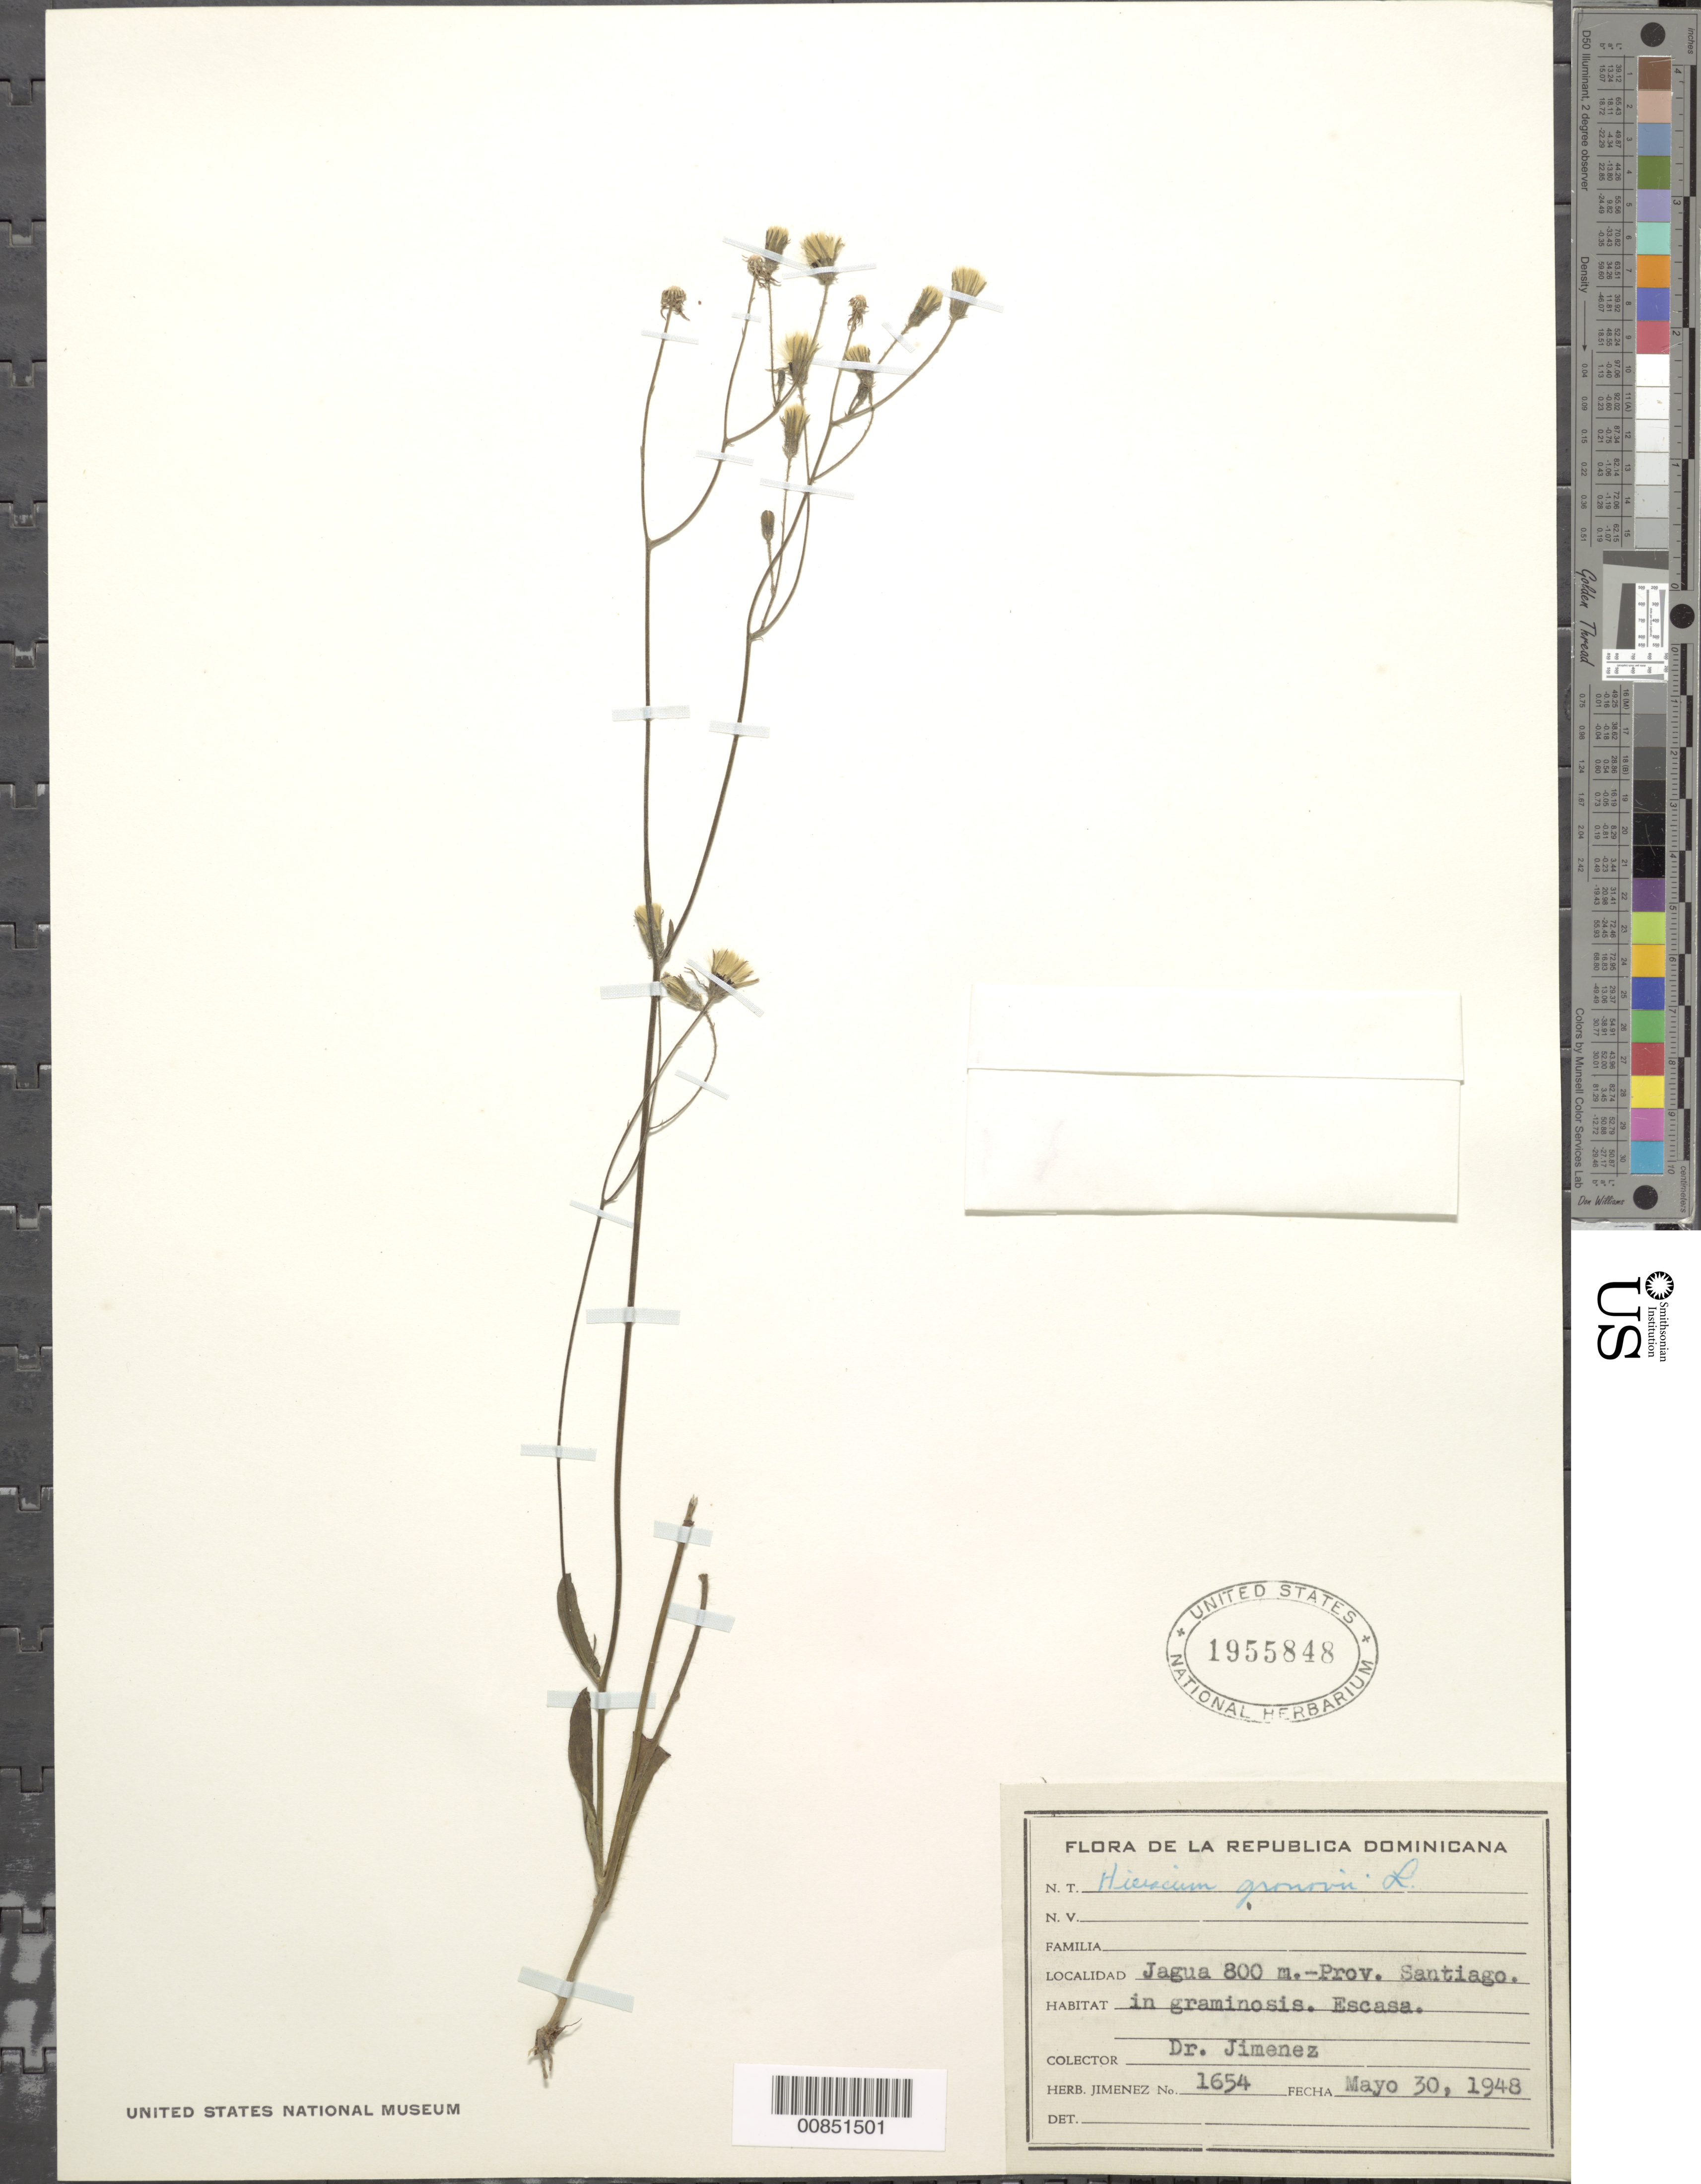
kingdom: Plantae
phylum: Tracheophyta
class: Magnoliopsida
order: Asterales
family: Asteraceae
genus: Hieracium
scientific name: Hieracium gronovii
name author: L.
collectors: J. J. Jiménez Almonte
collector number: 1654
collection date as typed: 30 May 1948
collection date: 1948-05-30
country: Dominican Republic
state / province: Santiago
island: Hispaniola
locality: Jagua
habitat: In graminosis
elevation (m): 800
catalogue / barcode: US 1955848